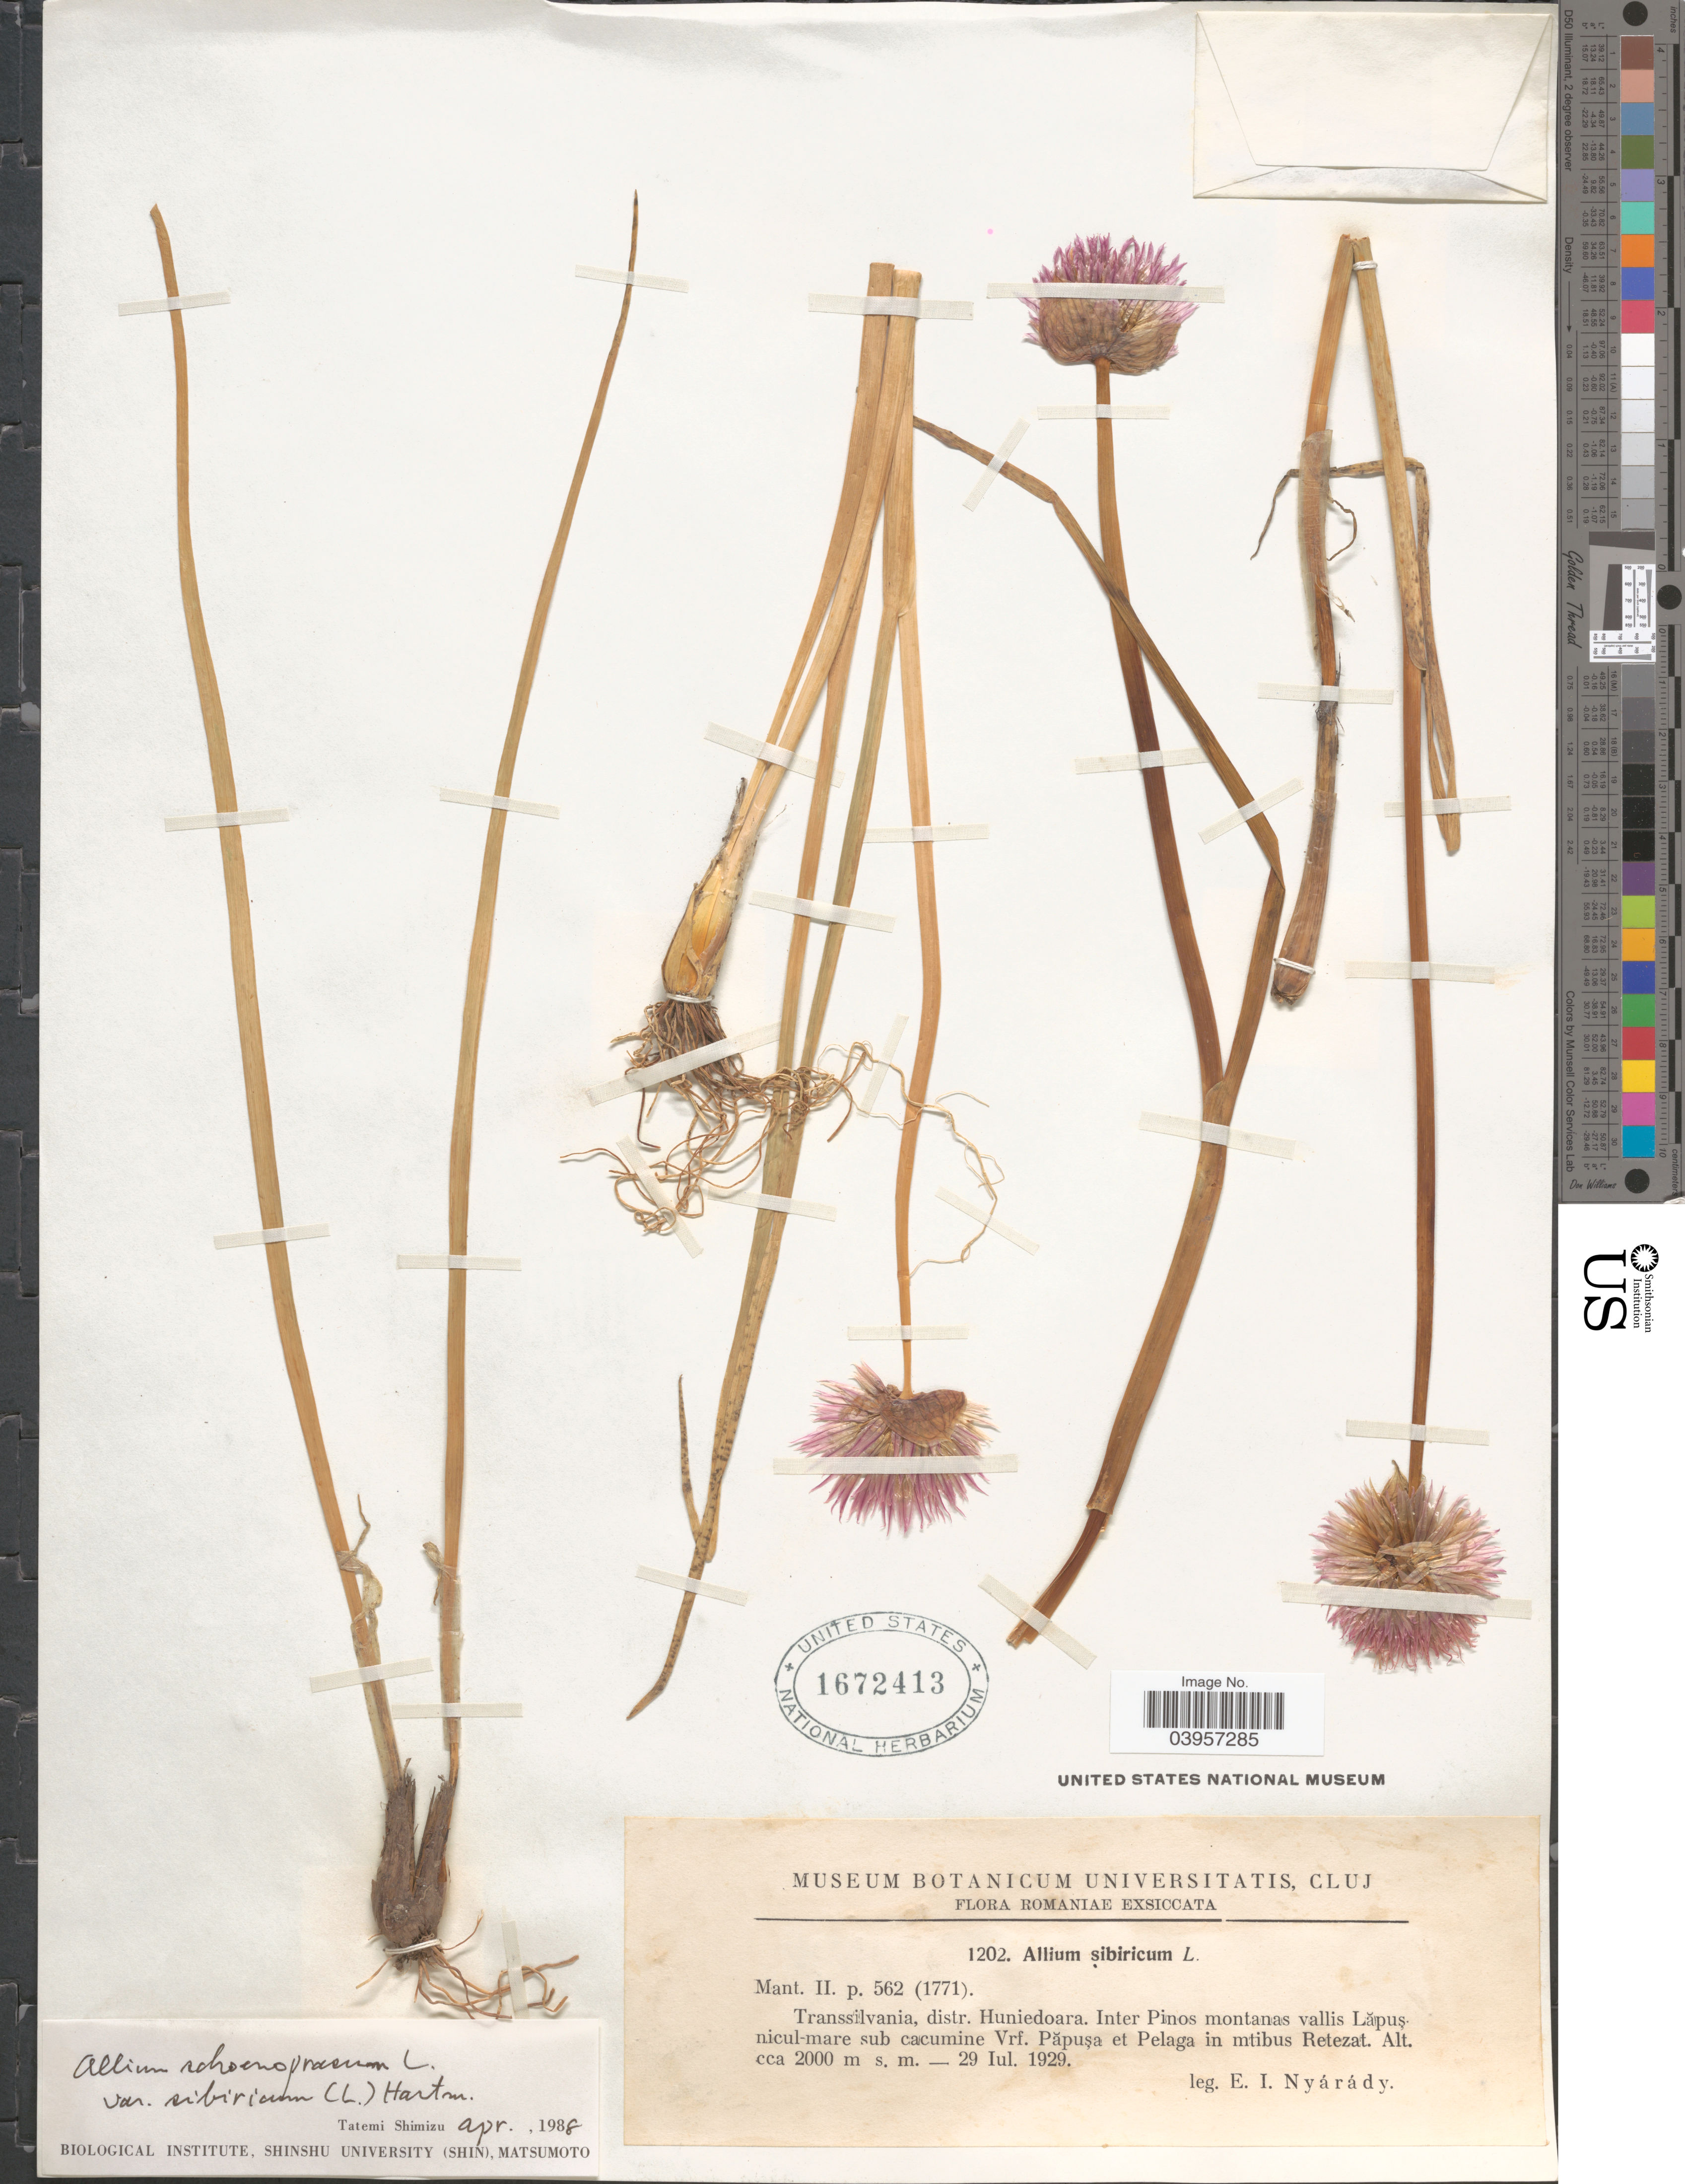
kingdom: Plantae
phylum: Tracheophyta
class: Liliopsida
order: Asparagales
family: Amaryllidaceae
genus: Allium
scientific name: Allium schoenoprasum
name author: L.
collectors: E. Nyárády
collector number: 1202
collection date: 1929-07-29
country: Romania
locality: Transsilvania, distr. Huniedoara. Inter Pinos montanas vallis Lăpusnicul-mare sub cacumine Vrf. Păpuşa et Pelaga in mtibus Retezat.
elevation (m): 2000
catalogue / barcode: US 1672413